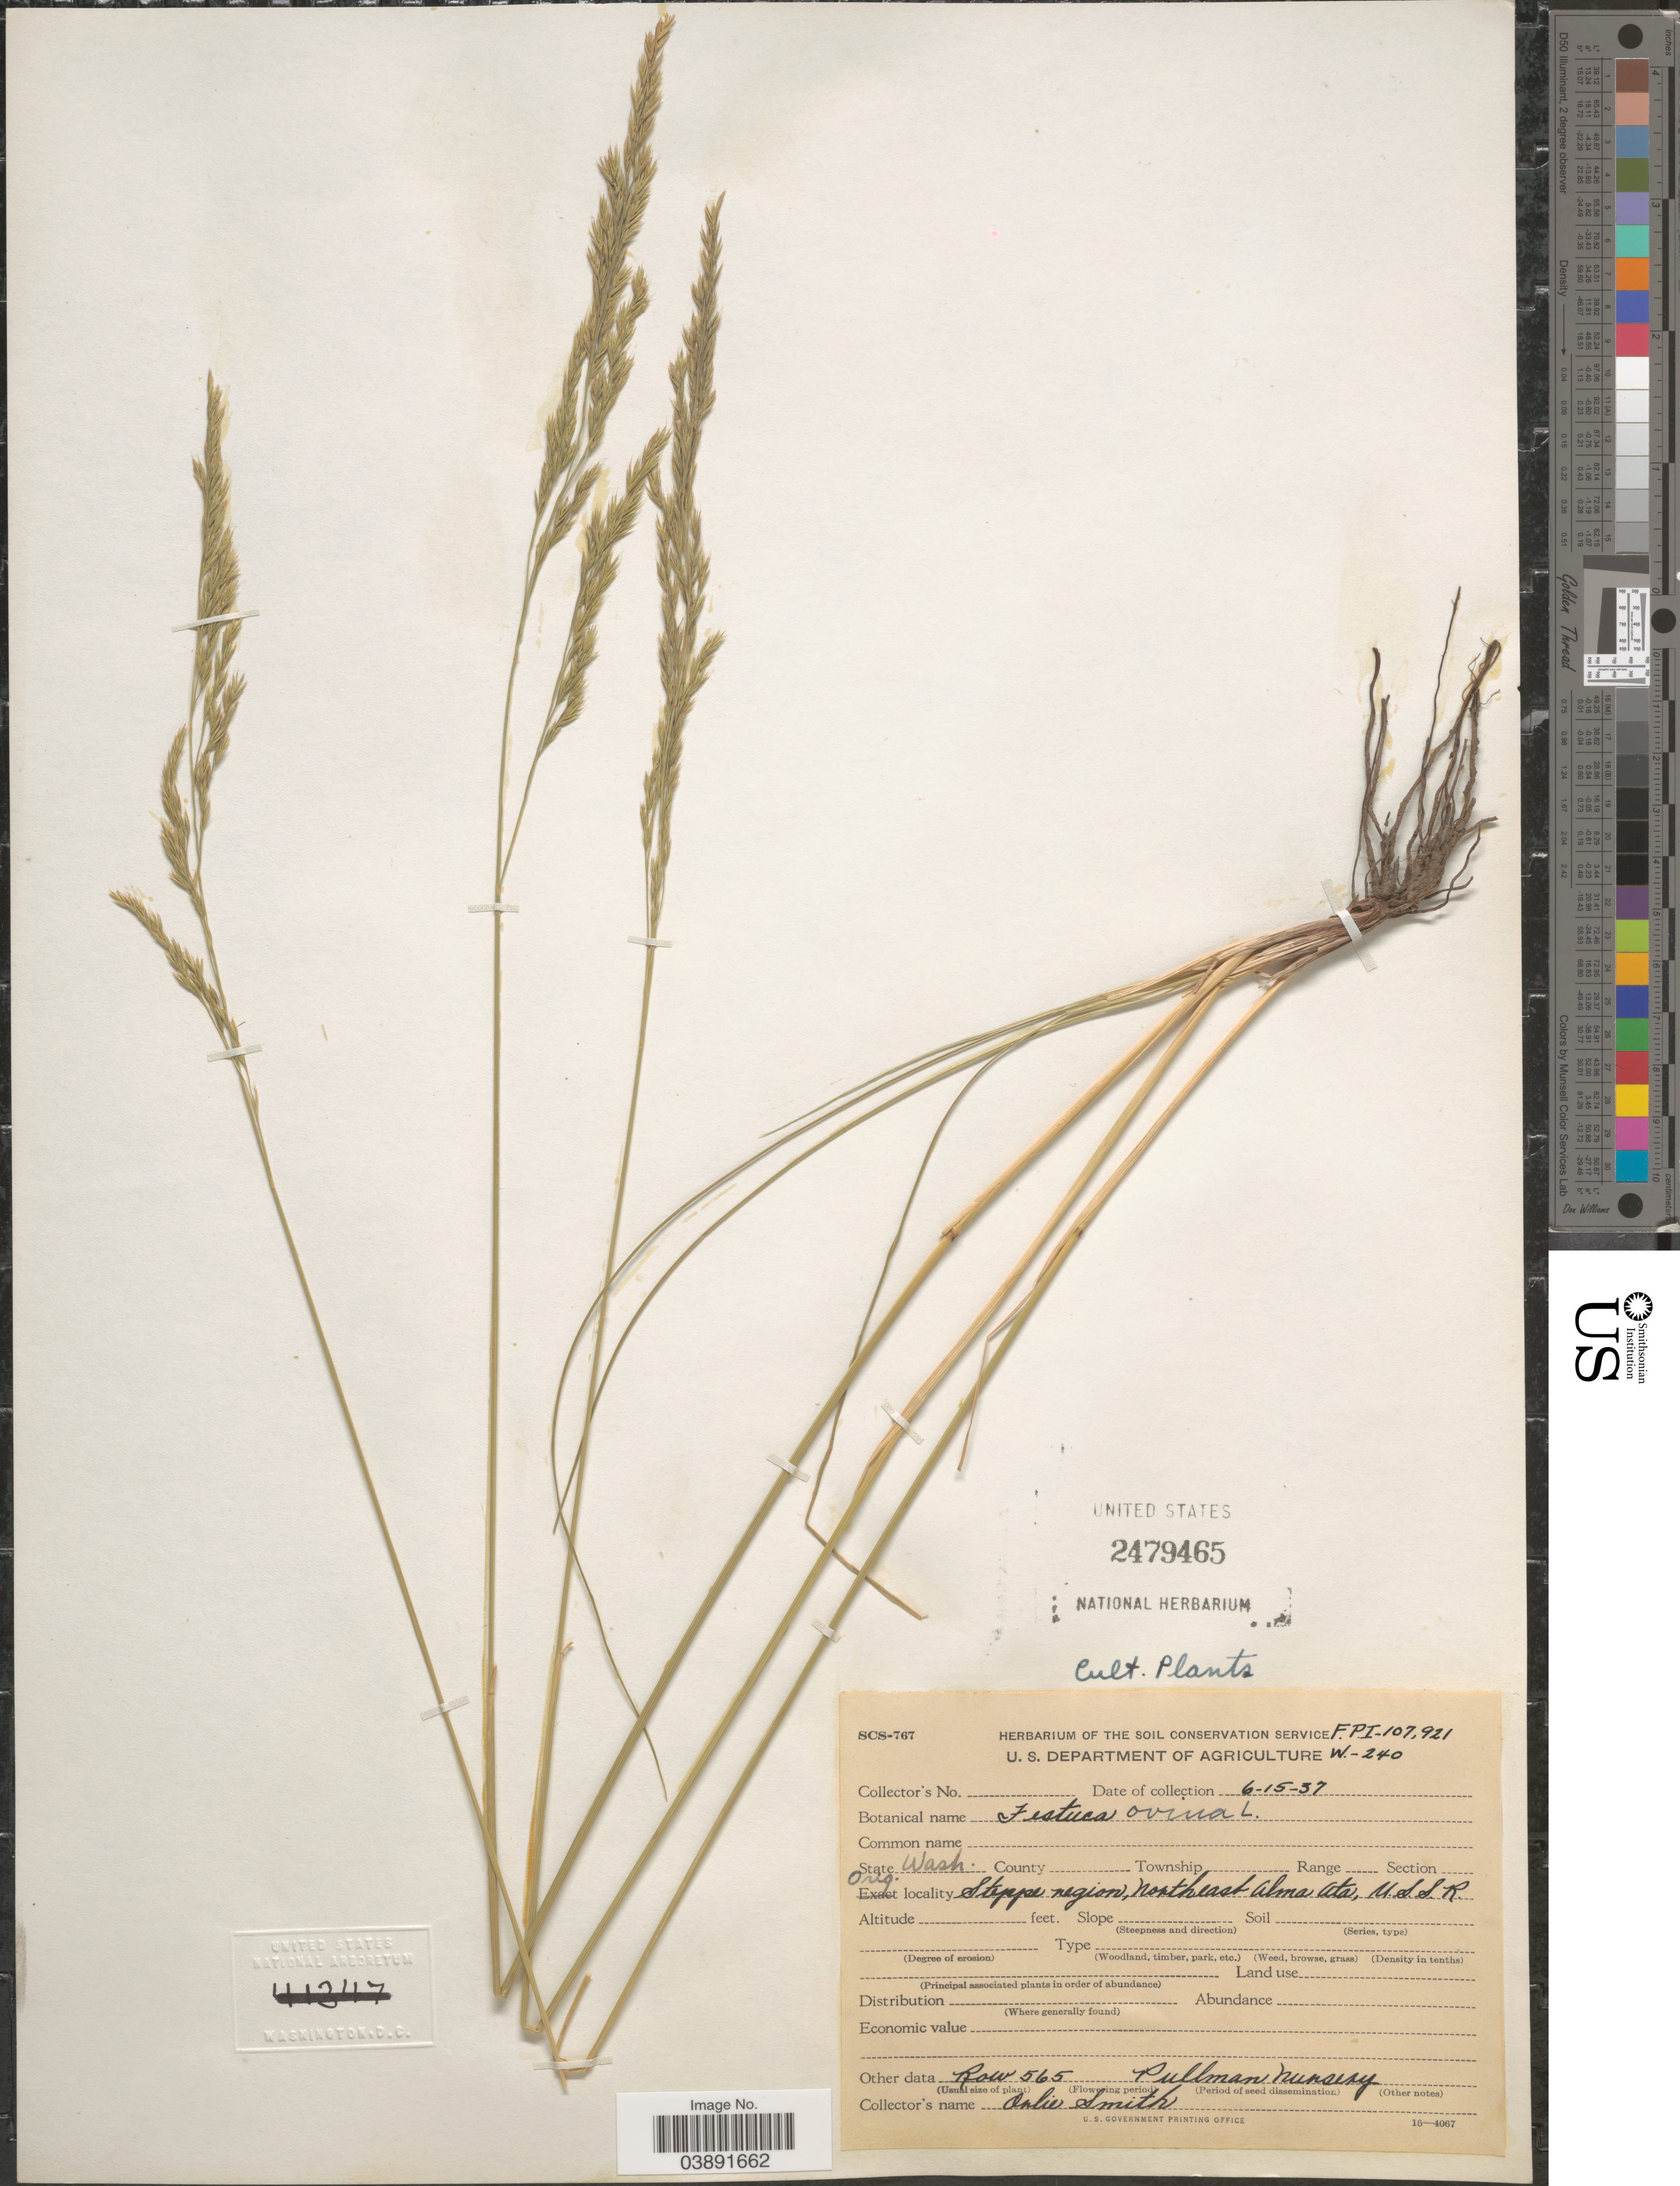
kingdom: Plantae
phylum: Tracheophyta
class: Liliopsida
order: Poales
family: Poaceae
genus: Festuca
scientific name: Festuca ovina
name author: L.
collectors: O. Smith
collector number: F.P.I.-107,921/W.-240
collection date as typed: Transcribed d/m/y: 15/6/37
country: United States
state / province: Washington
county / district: Whitman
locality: Row 565 Pullman Nursery.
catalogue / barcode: US 2479465